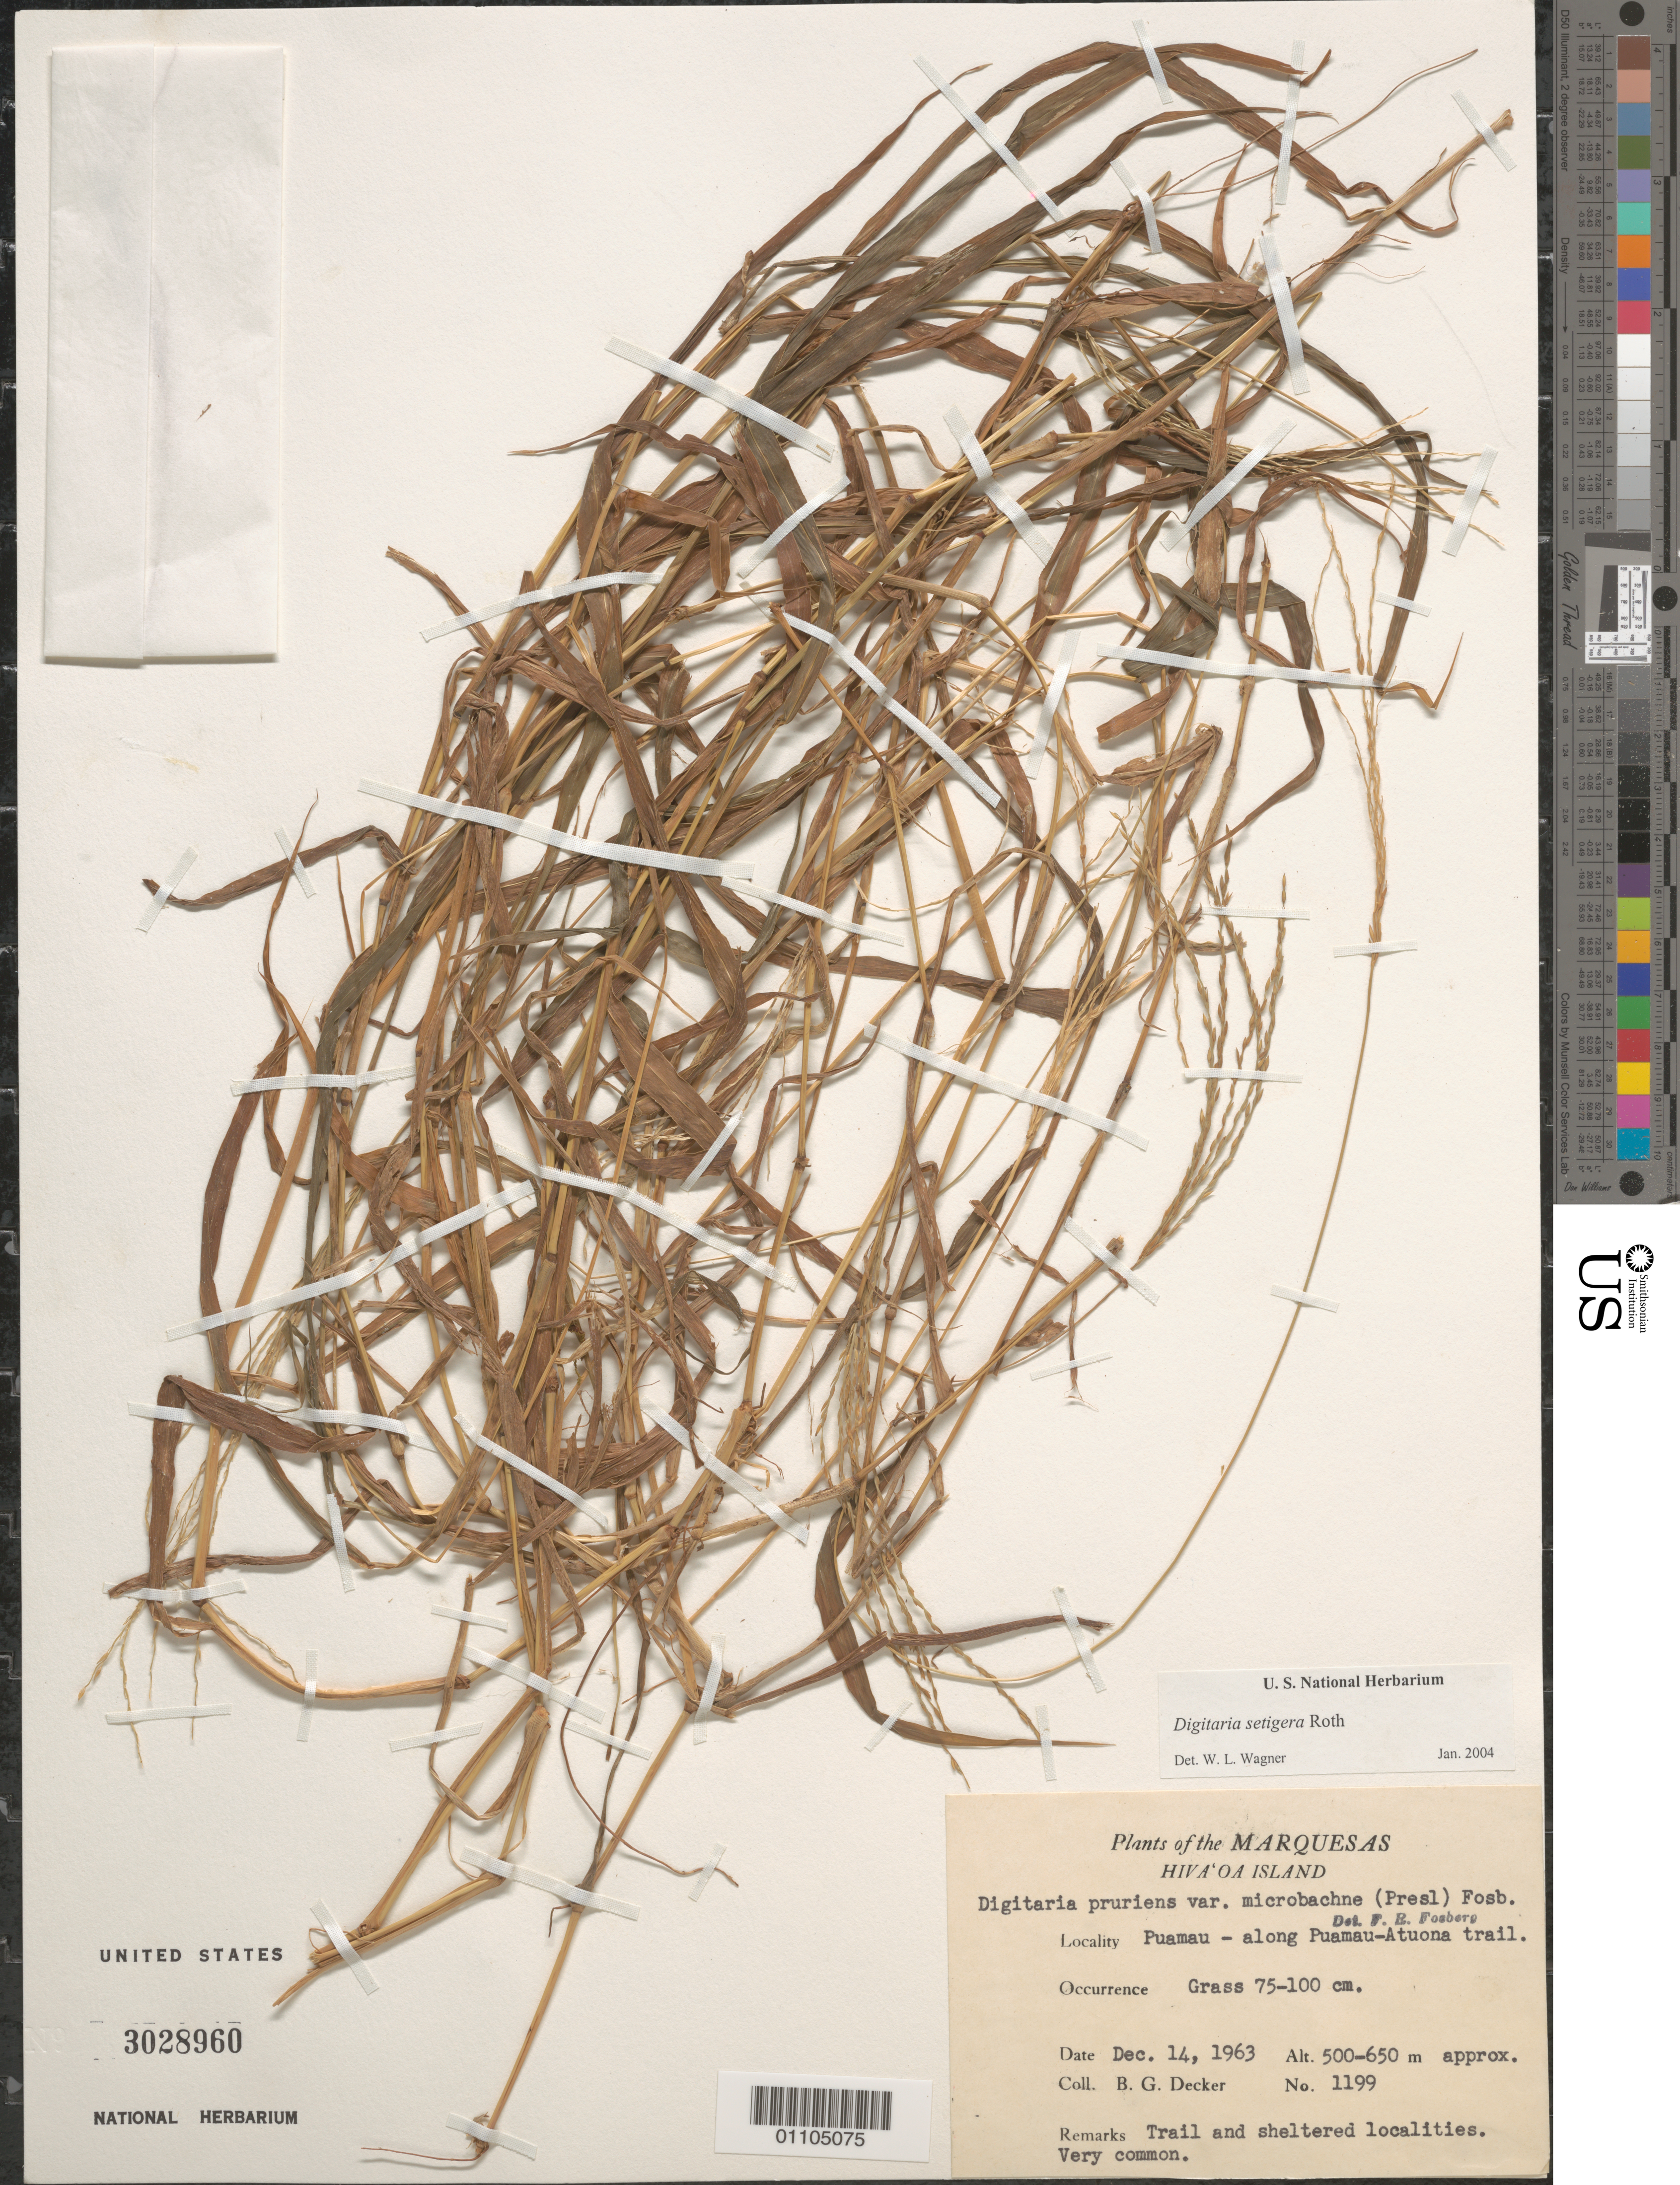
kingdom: Plantae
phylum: Tracheophyta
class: Liliopsida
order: Poales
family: Poaceae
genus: Digitaria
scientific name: Digitaria setigera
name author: Roth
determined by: Wagner, W. L., (BOT), Smithsonian Institution - National Museum of Natural History (UNITED STATES)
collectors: B. G. Decker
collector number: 1199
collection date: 1963-12-14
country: French Polynesia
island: Hiva Oa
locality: Puamau, along Puamau-Atuona trail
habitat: Trail and sheltered localities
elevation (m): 500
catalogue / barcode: US 3028960